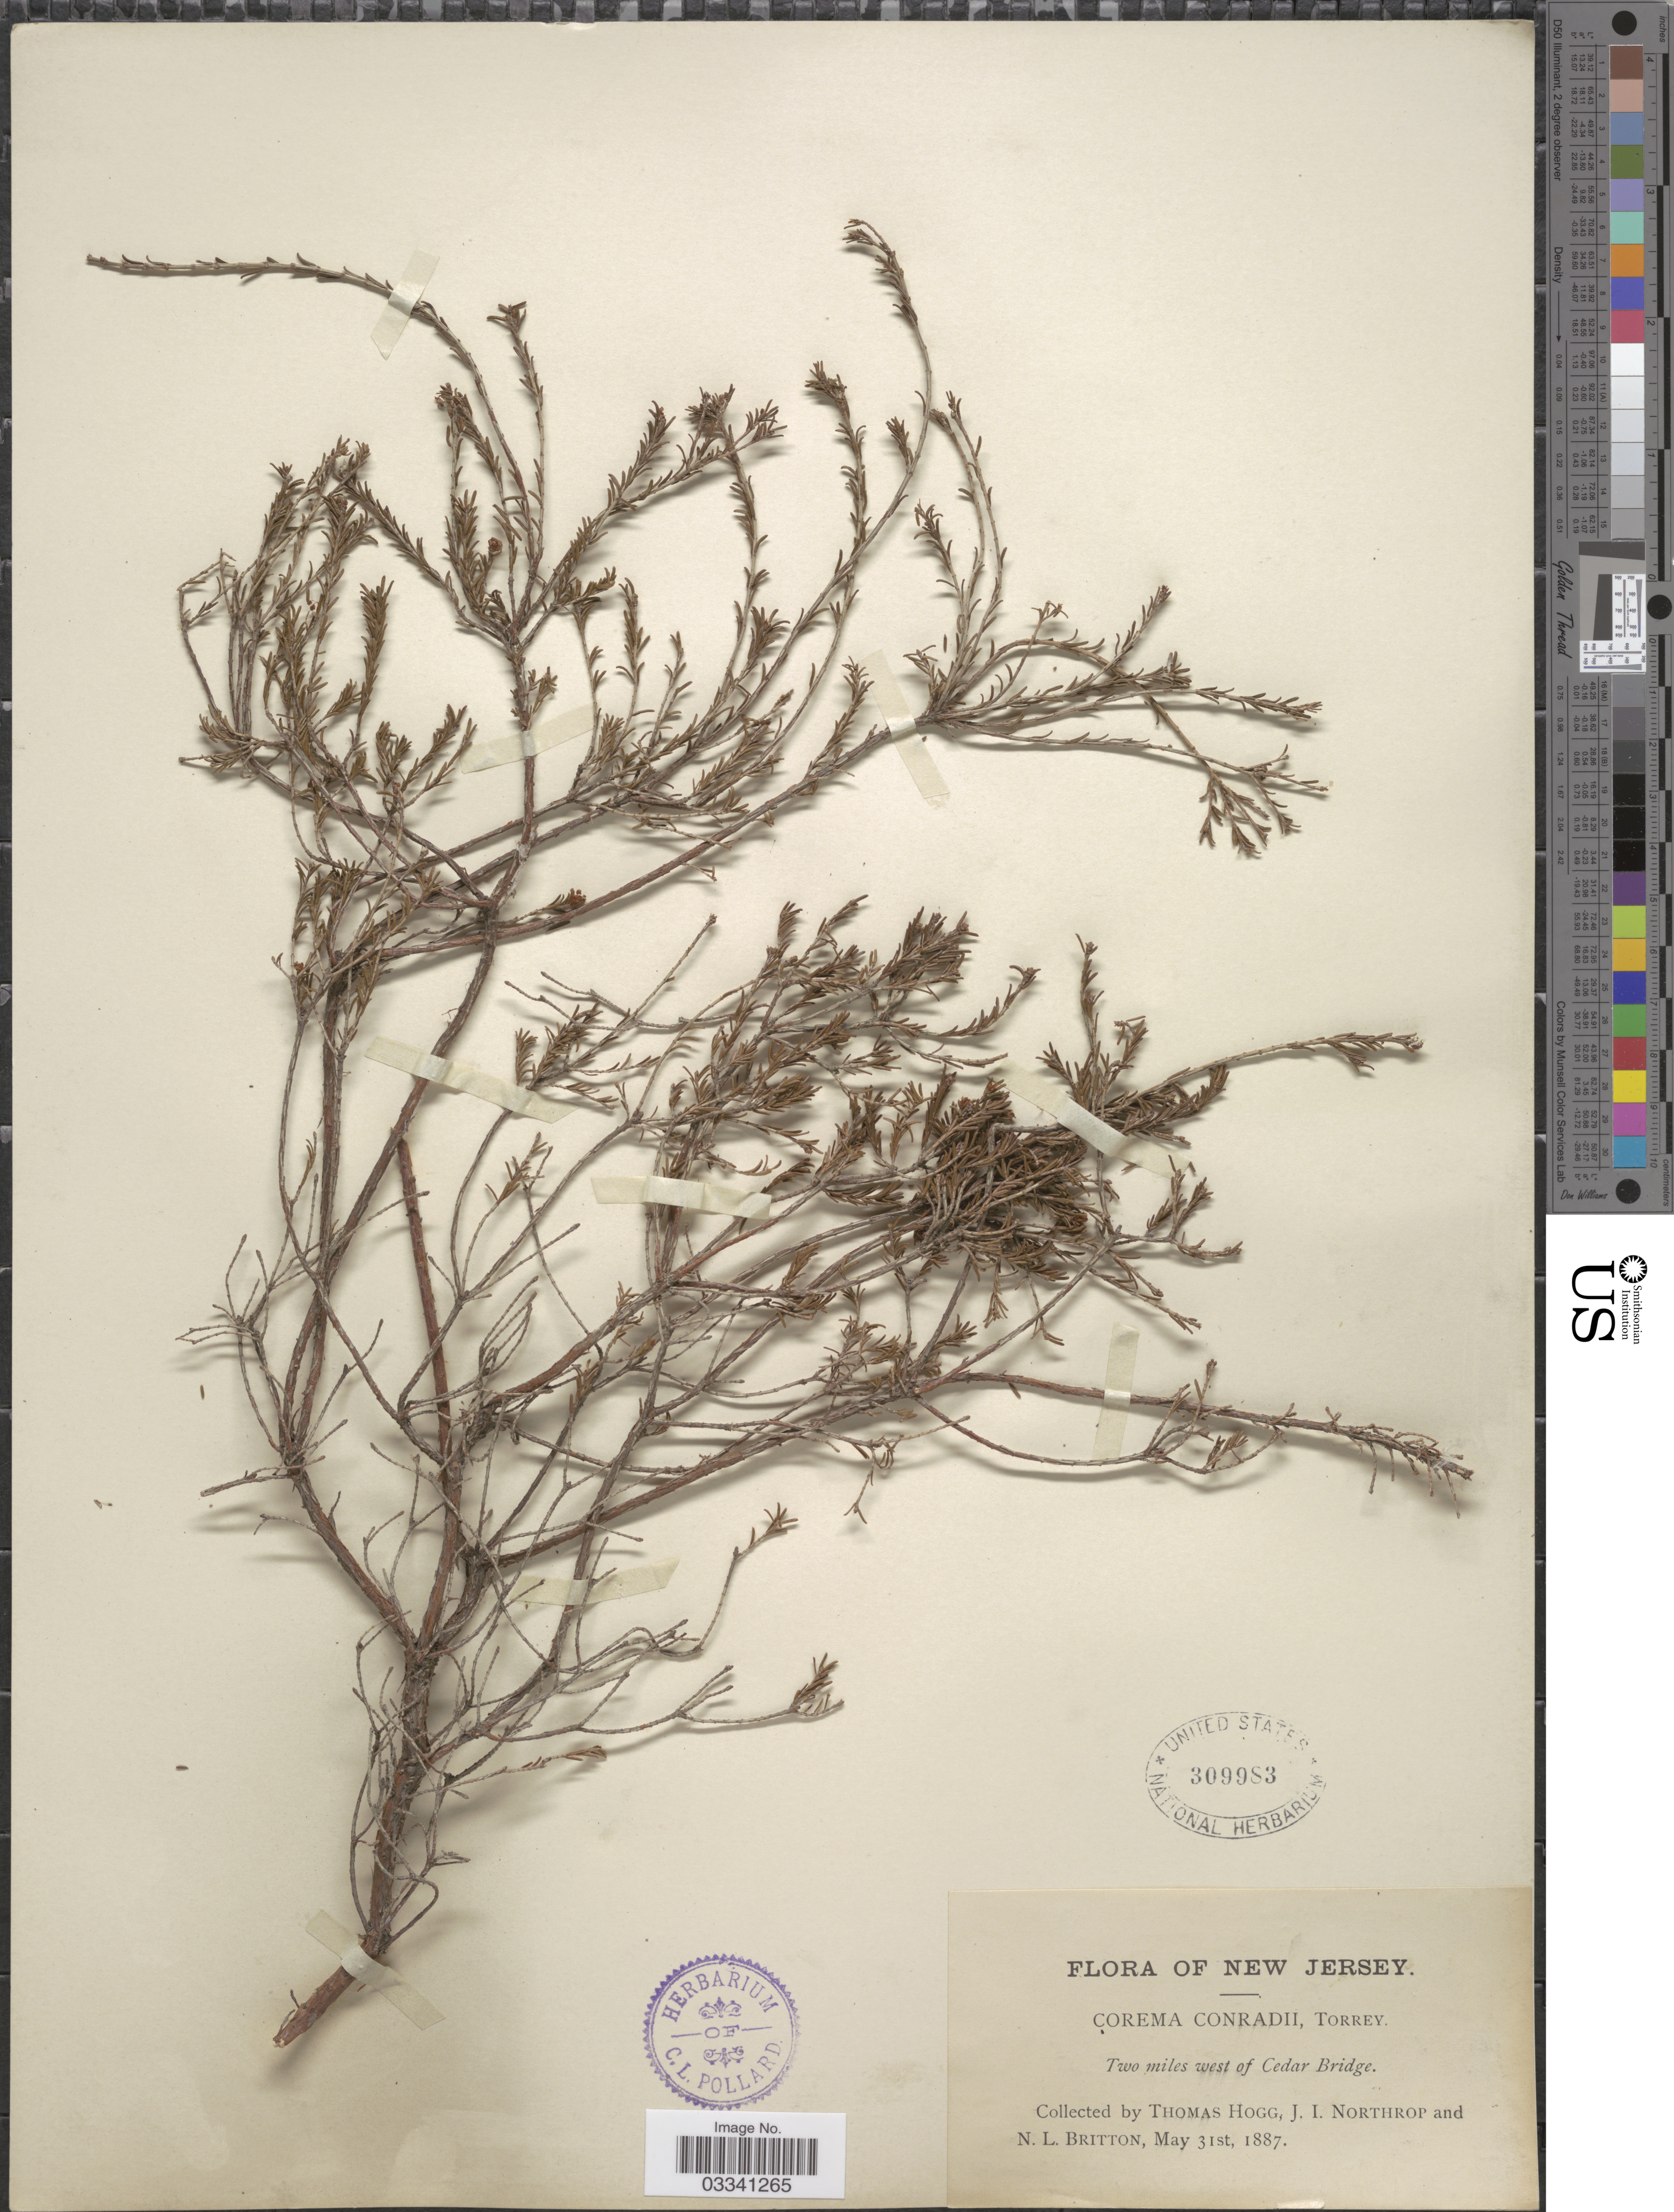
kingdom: Plantae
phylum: Tracheophyta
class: Magnoliopsida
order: Ericales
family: Ericaceae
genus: Corema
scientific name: Corema conradii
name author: Torr.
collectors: T. Hogg, J. Northrop & N. Britton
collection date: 1887-05-31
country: United States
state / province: New Jersey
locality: Two miles west of Cedar Bridge.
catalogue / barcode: US 309983